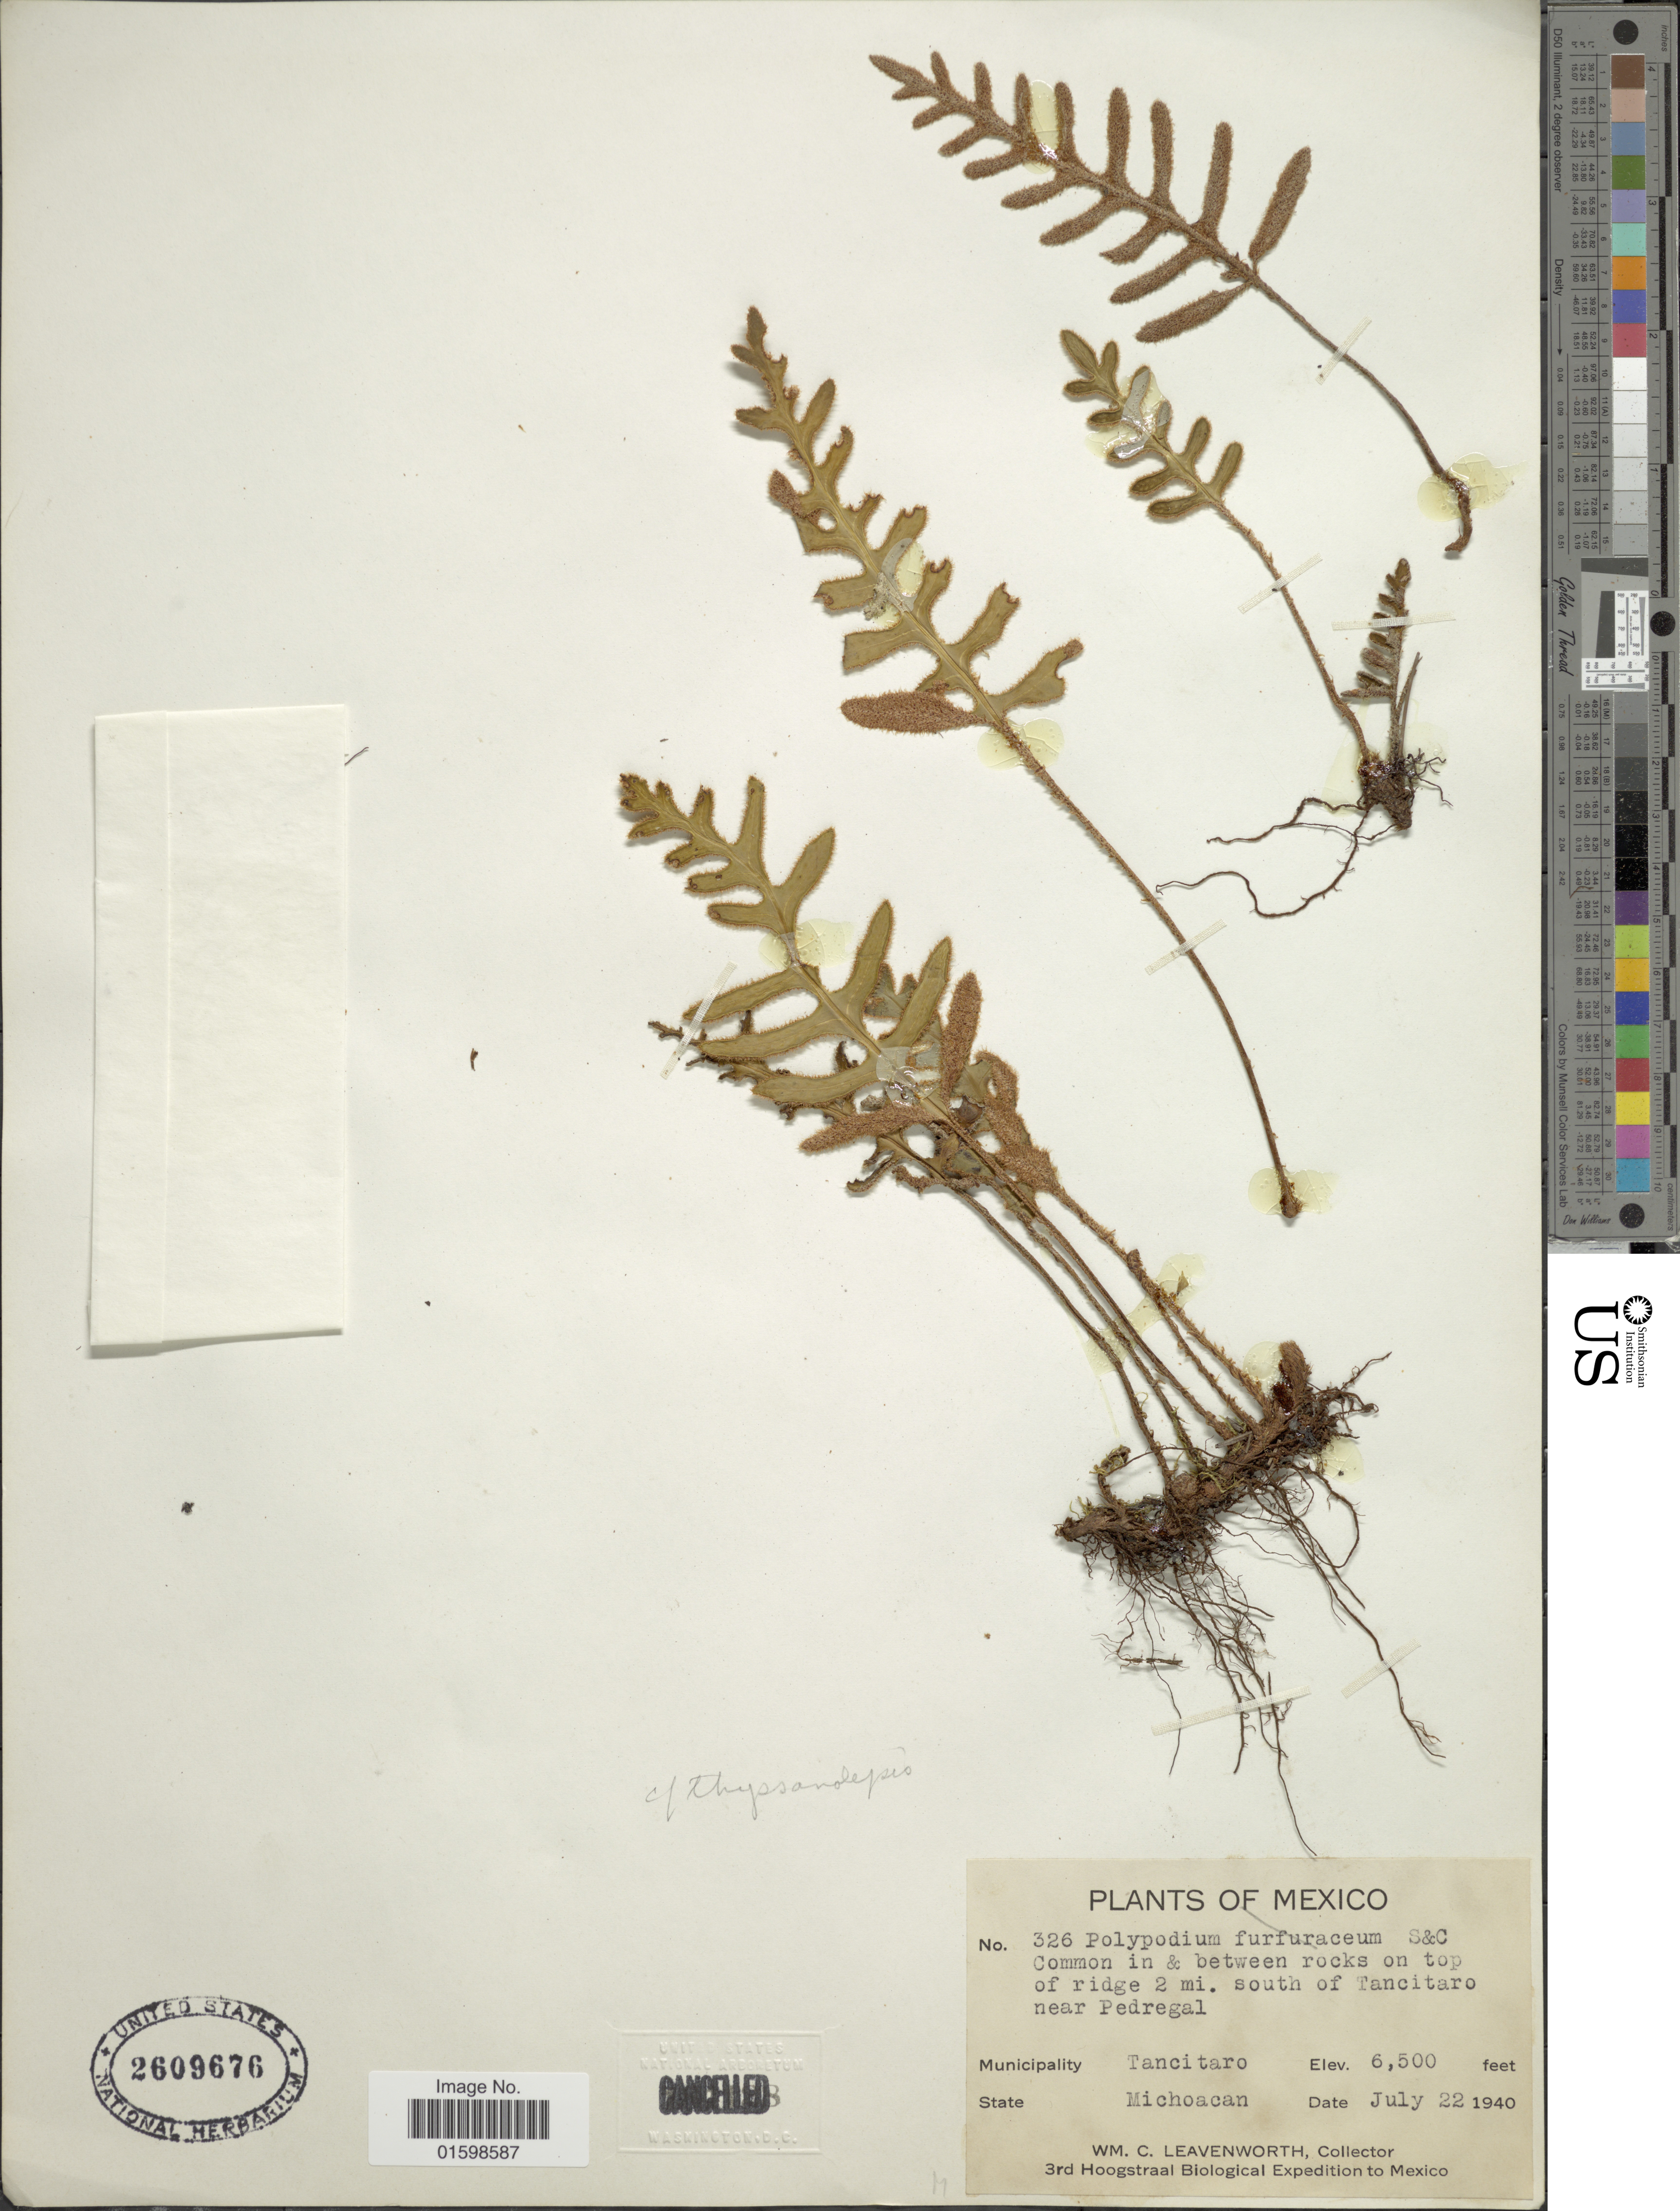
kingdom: Plantae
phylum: Tracheophyta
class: Polypodiopsida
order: Polypodiales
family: Polypodiaceae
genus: Pleopeltis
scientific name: Pleopeltis thyssanolepis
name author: (A. Braun ex Klotzsch) E.G. Andrews & Windham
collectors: W. C. Leavenworth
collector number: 326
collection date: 1940-07-22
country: Mexico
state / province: Michoacán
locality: Common in & between rocks on top of ridge 2 mi. south of Tancitaro near Pedregal, Municipality Tancitaro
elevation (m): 1981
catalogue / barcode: US 2609676